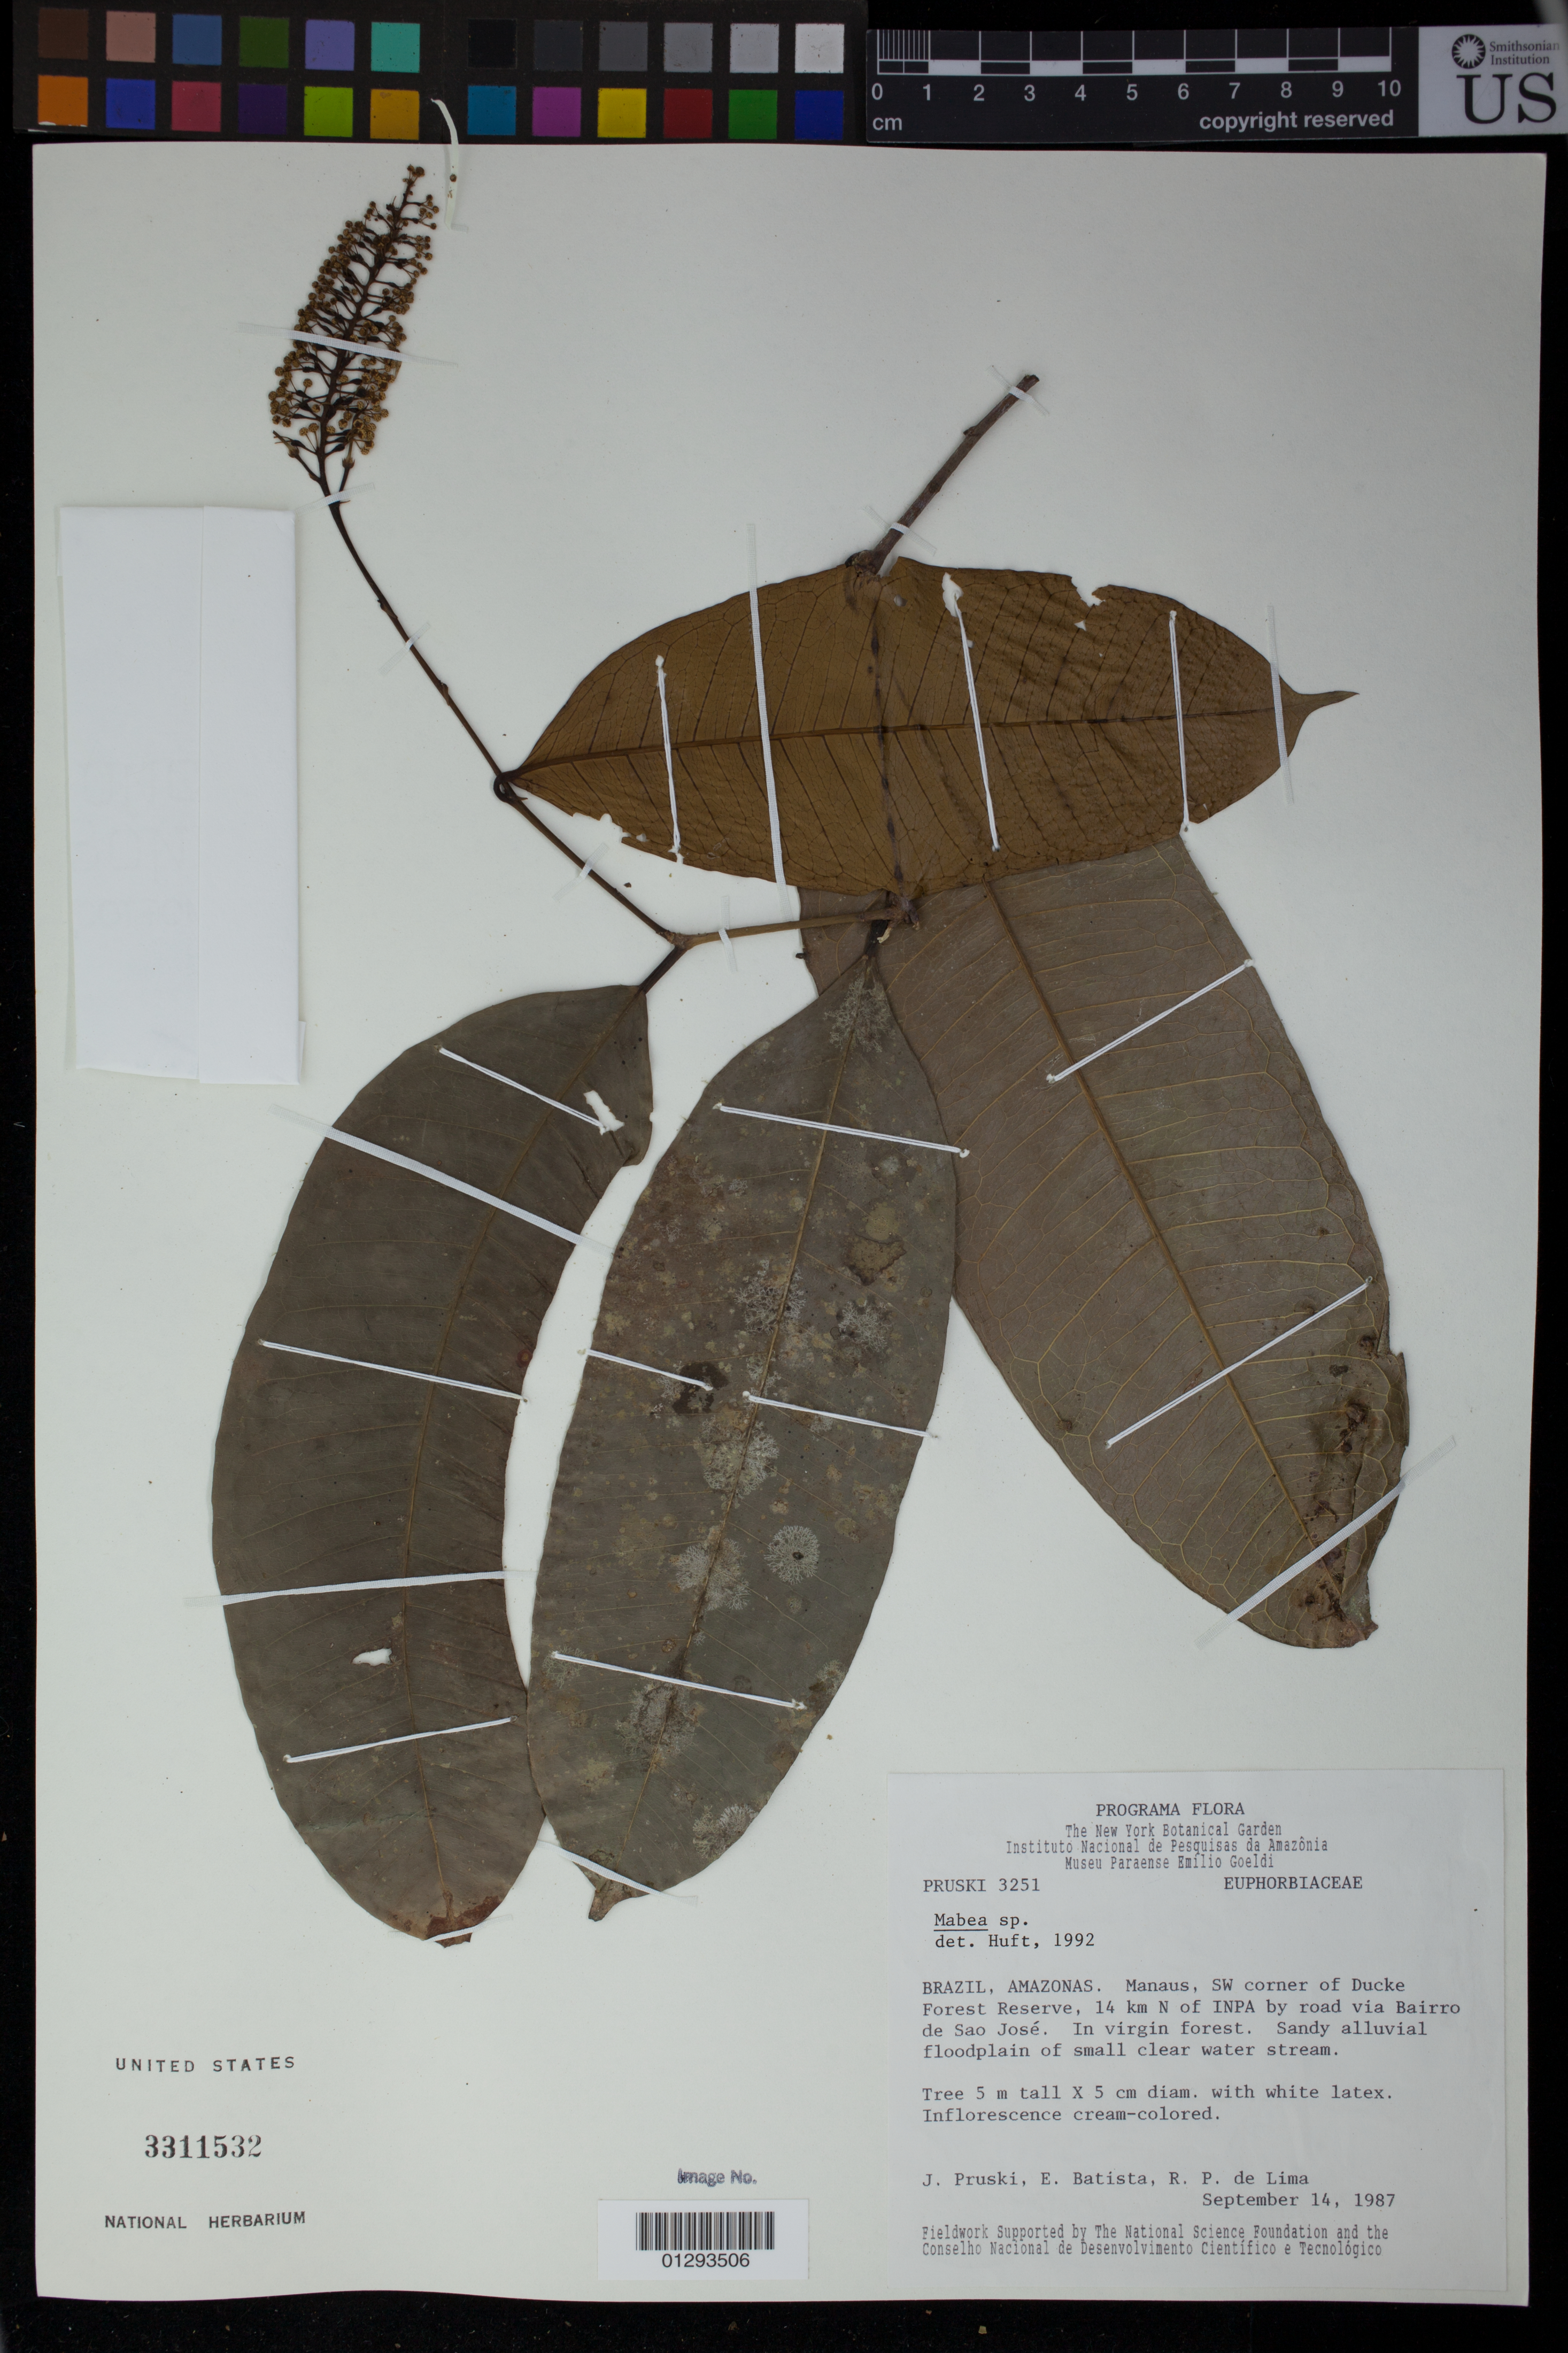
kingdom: Plantae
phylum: Tracheophyta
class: Magnoliopsida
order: Malpighiales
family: Euphorbiaceae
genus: Mabea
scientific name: Mabea sp.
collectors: J. F. Pruski, E. Batista & R. P. Lima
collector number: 3251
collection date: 1987-09-14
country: Brazil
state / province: Amazonas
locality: Manaus, SW corner of duck Forest Reserve, 14 km N of INPA by road via Bairro de Sao Jose.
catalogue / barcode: US 3311532